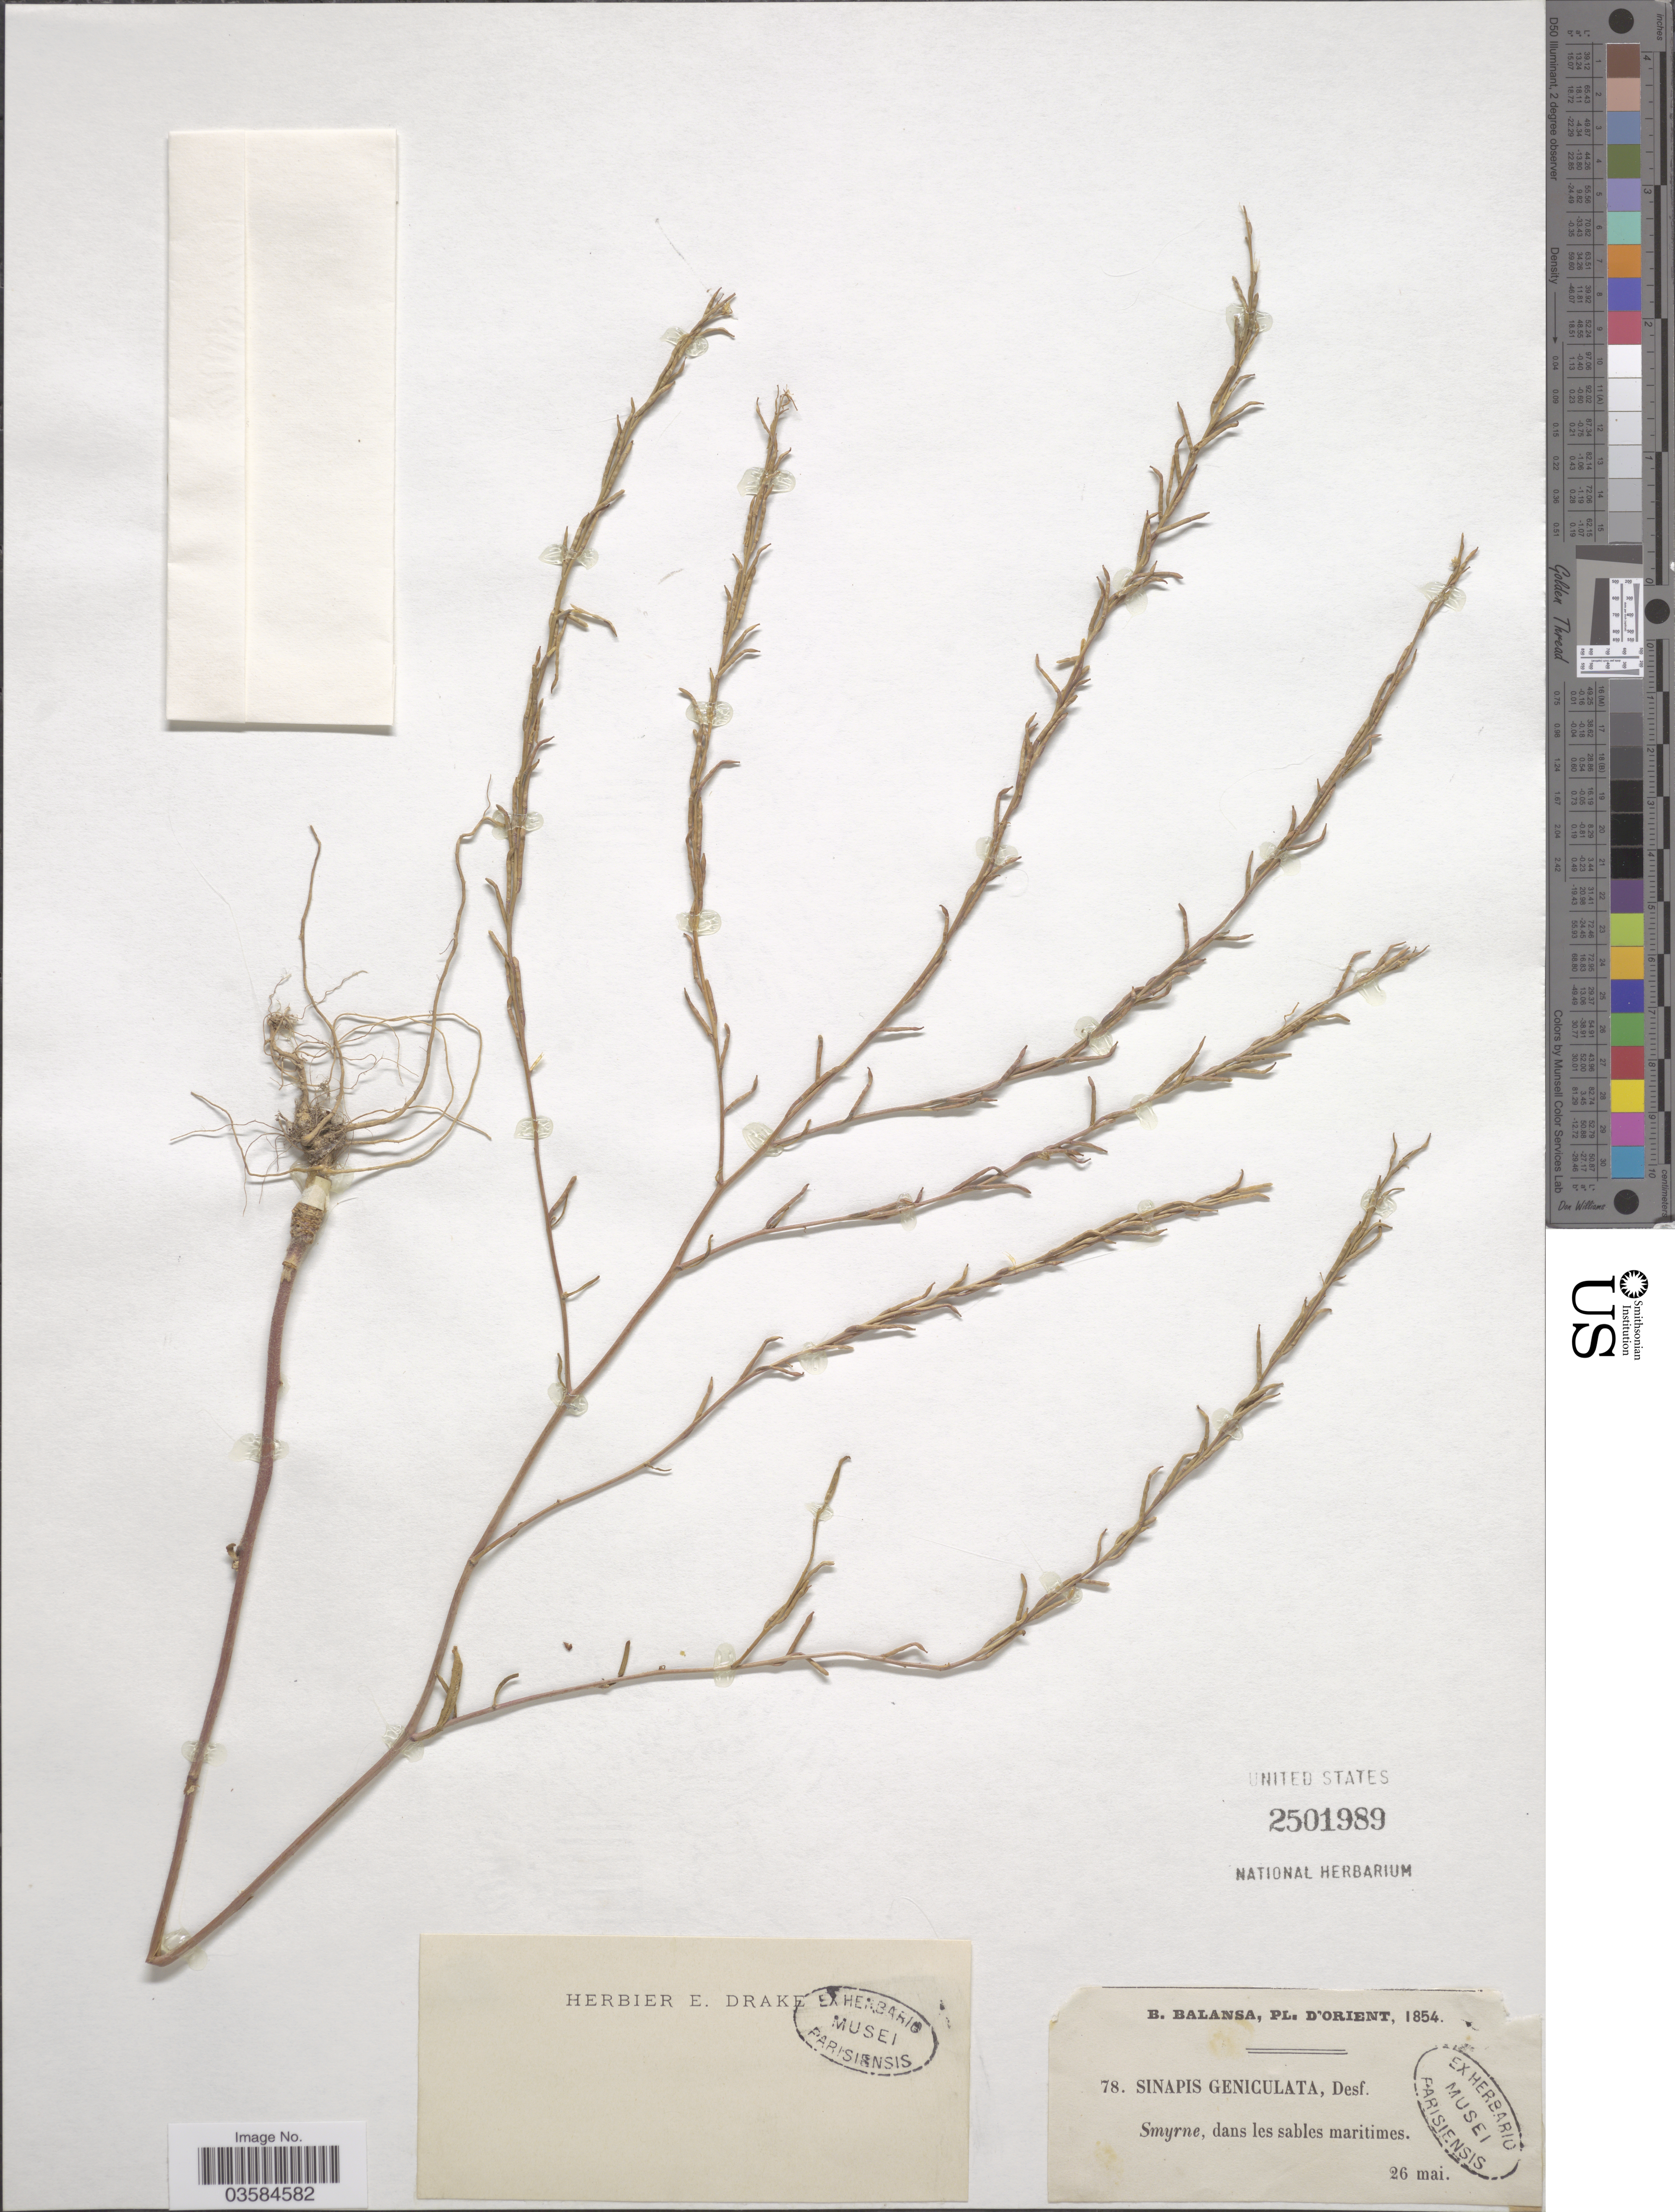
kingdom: Plantae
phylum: Tracheophyta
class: Magnoliopsida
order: Brassicales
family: Brassicaceae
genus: Sinapis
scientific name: Sinapis geniculata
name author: Desf.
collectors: B. Balansa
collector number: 78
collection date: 1854-05-26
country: Turkey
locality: D'Orient. Smyrne, dans les sables maritimes.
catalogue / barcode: US 2501989